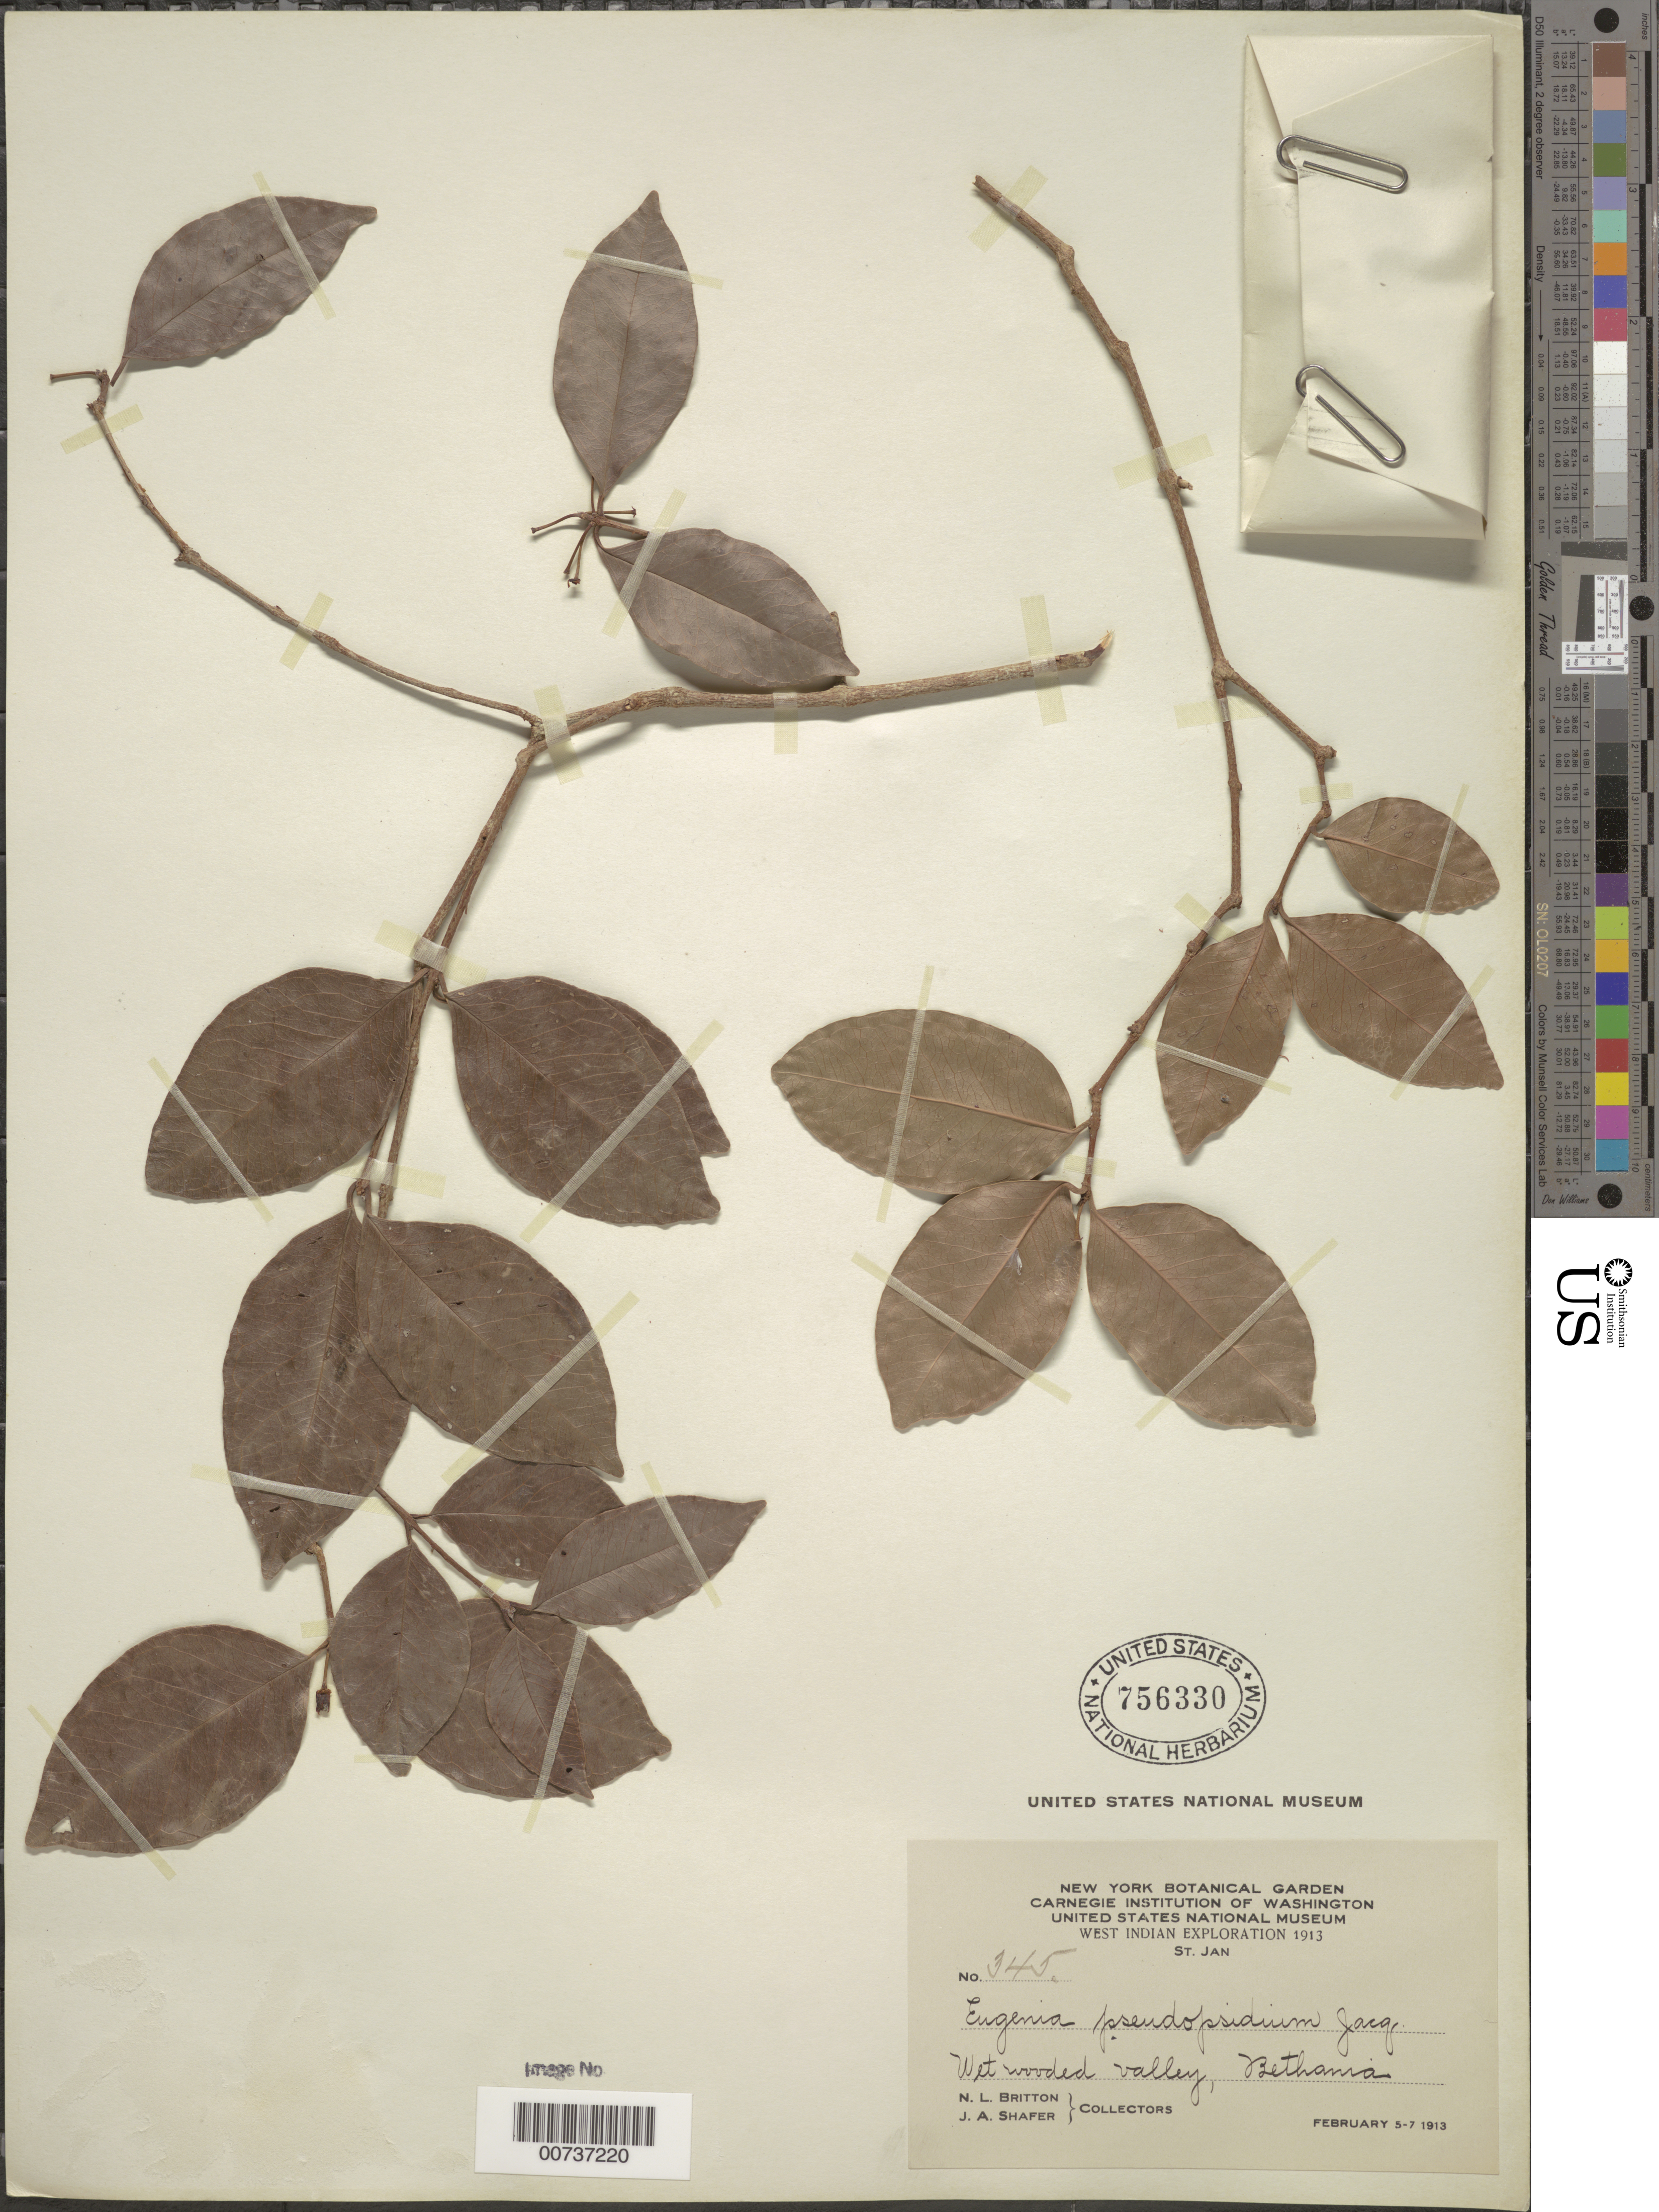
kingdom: Plantae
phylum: Tracheophyta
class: Magnoliopsida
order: Myrtales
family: Myrtaceae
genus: Eugenia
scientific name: Eugenia pseudopsidium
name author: Jacq.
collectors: N. Britton & J. A. Shafer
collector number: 345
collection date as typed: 05 Feb 1913 to 07 Feb 1913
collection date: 1913-02-05/1913-02-07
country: U.S. Virgin Islands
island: St. John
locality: Bethania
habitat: Wet wooded valley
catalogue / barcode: US 756330